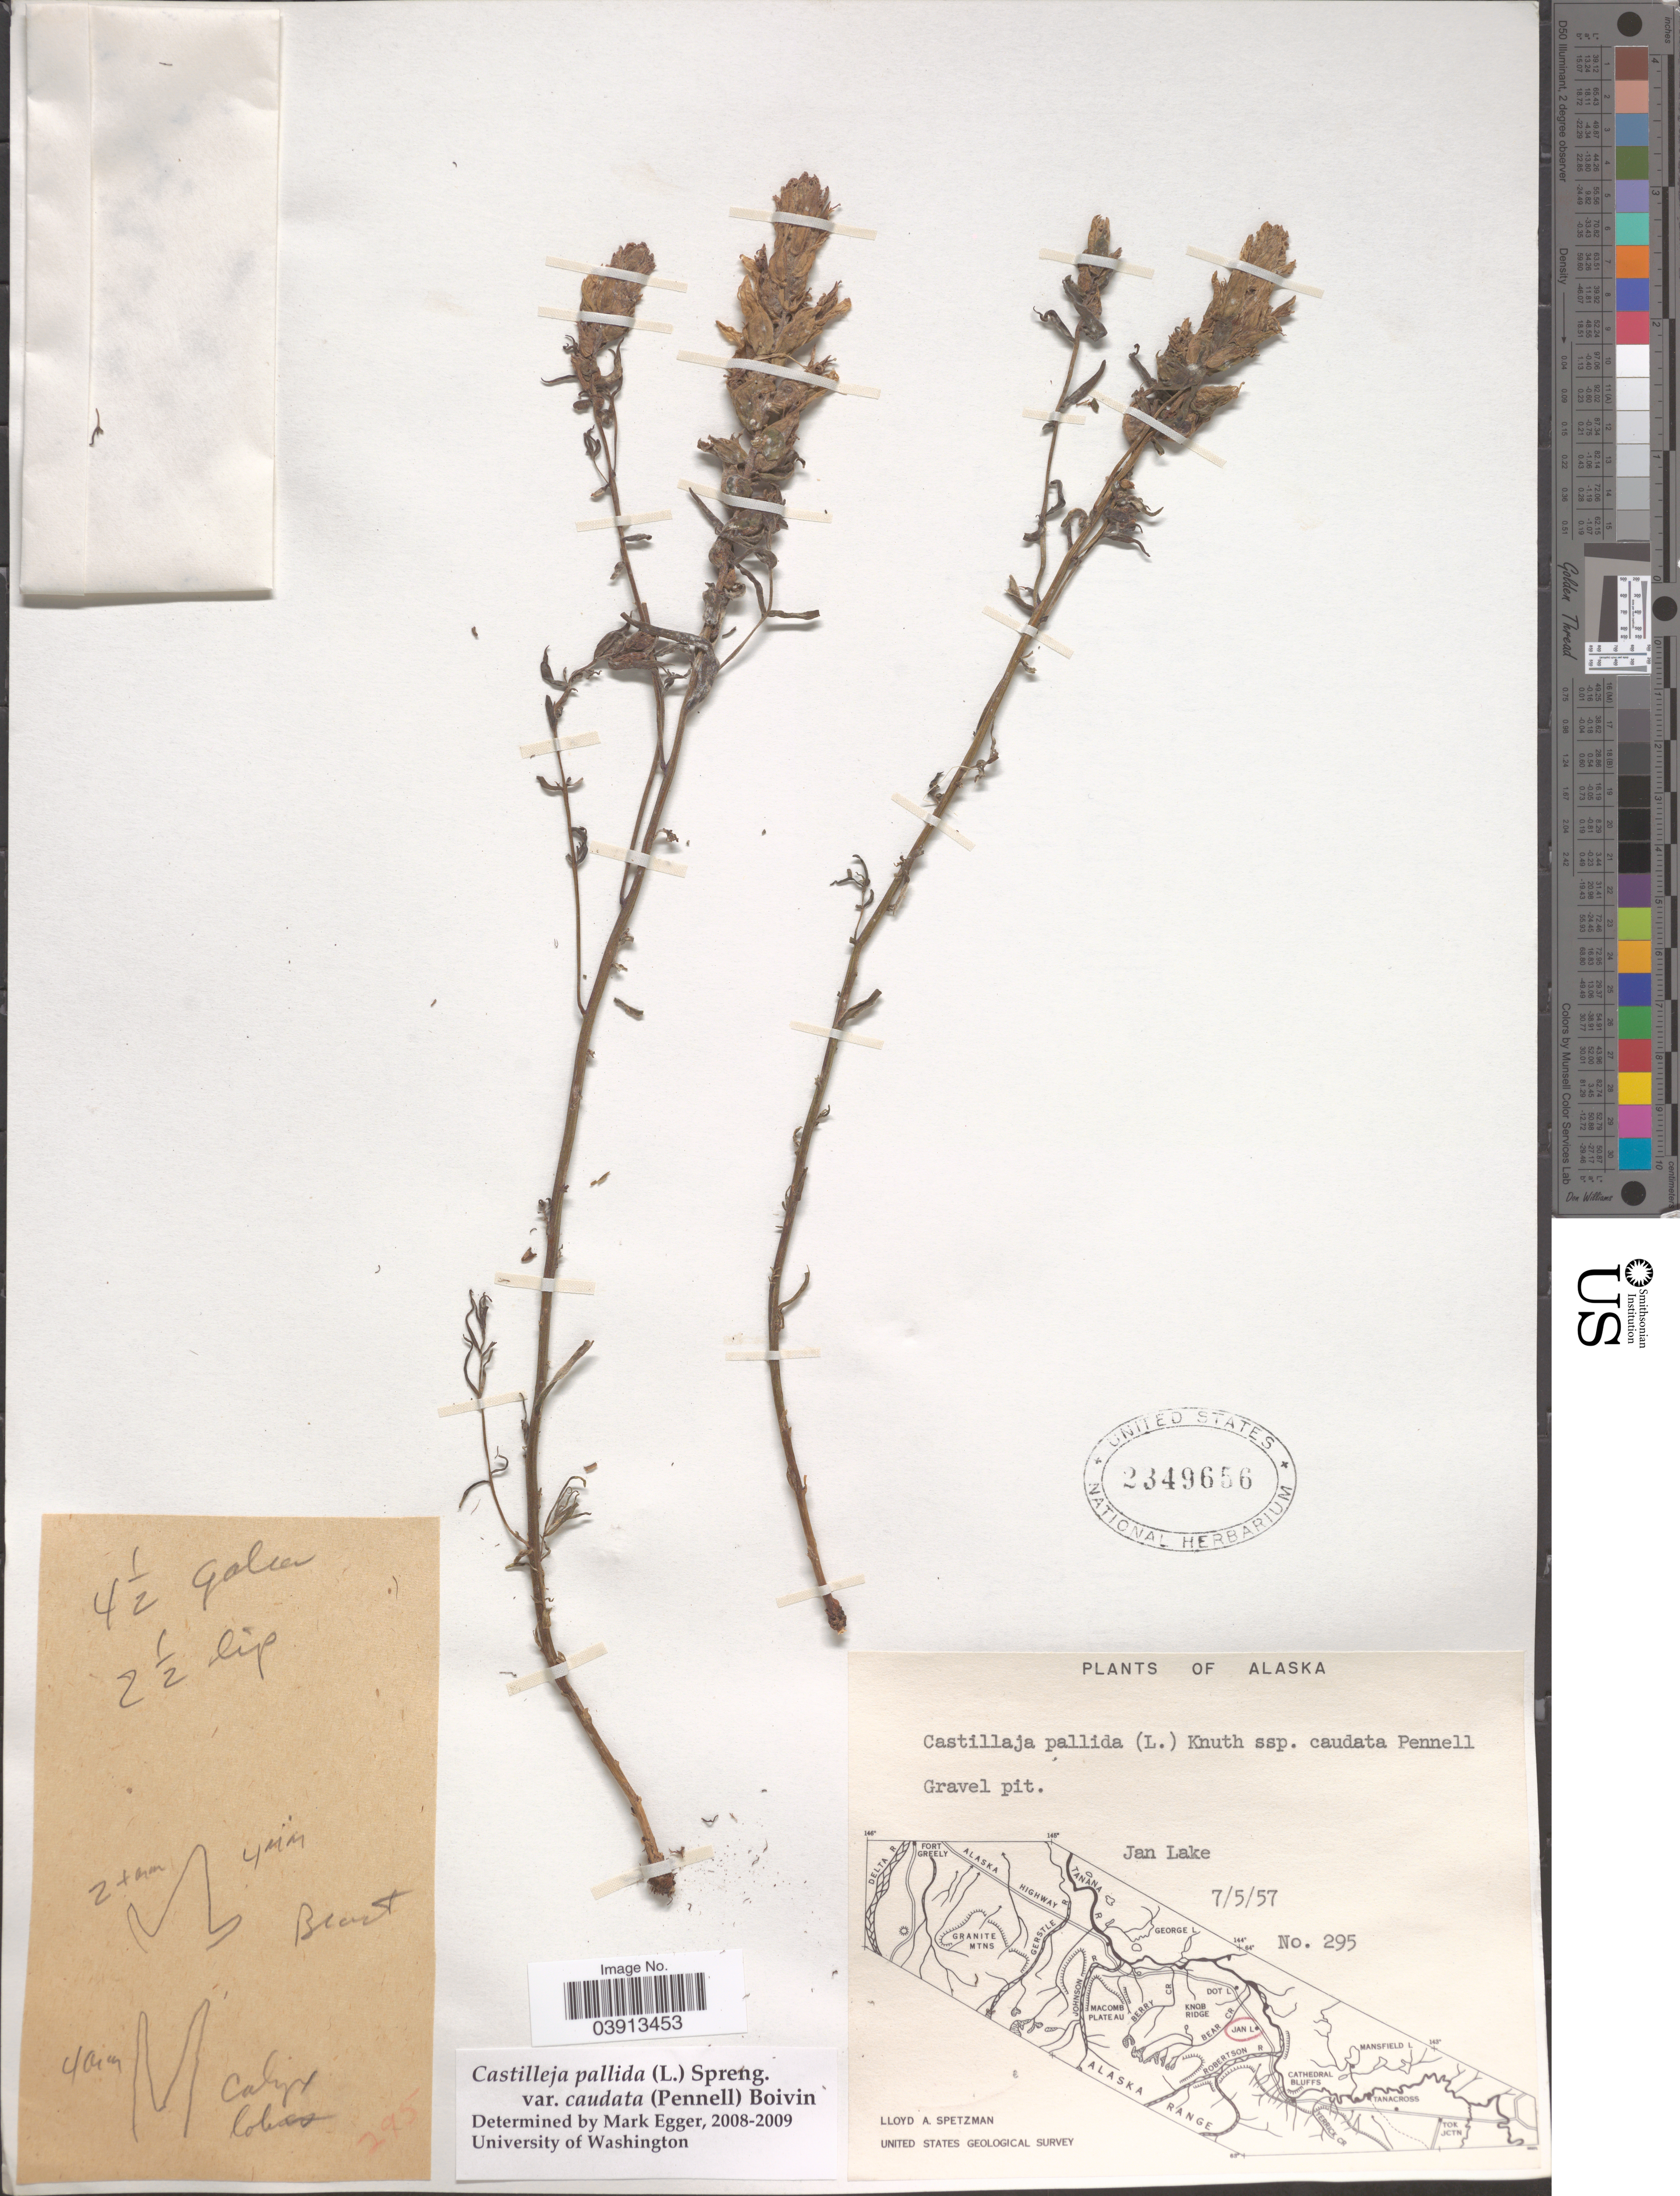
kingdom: Plantae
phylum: Tracheophyta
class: Magnoliopsida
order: Lamiales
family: Orobanchaceae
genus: Castilleja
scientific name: Castilleja pallida var. caudata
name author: (Pennell) B. Boivin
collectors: L. Spetzman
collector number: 295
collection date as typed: Transcribed d/m/y: 5/7/57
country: United States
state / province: Alaska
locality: Jan Lake.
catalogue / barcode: US 2349656